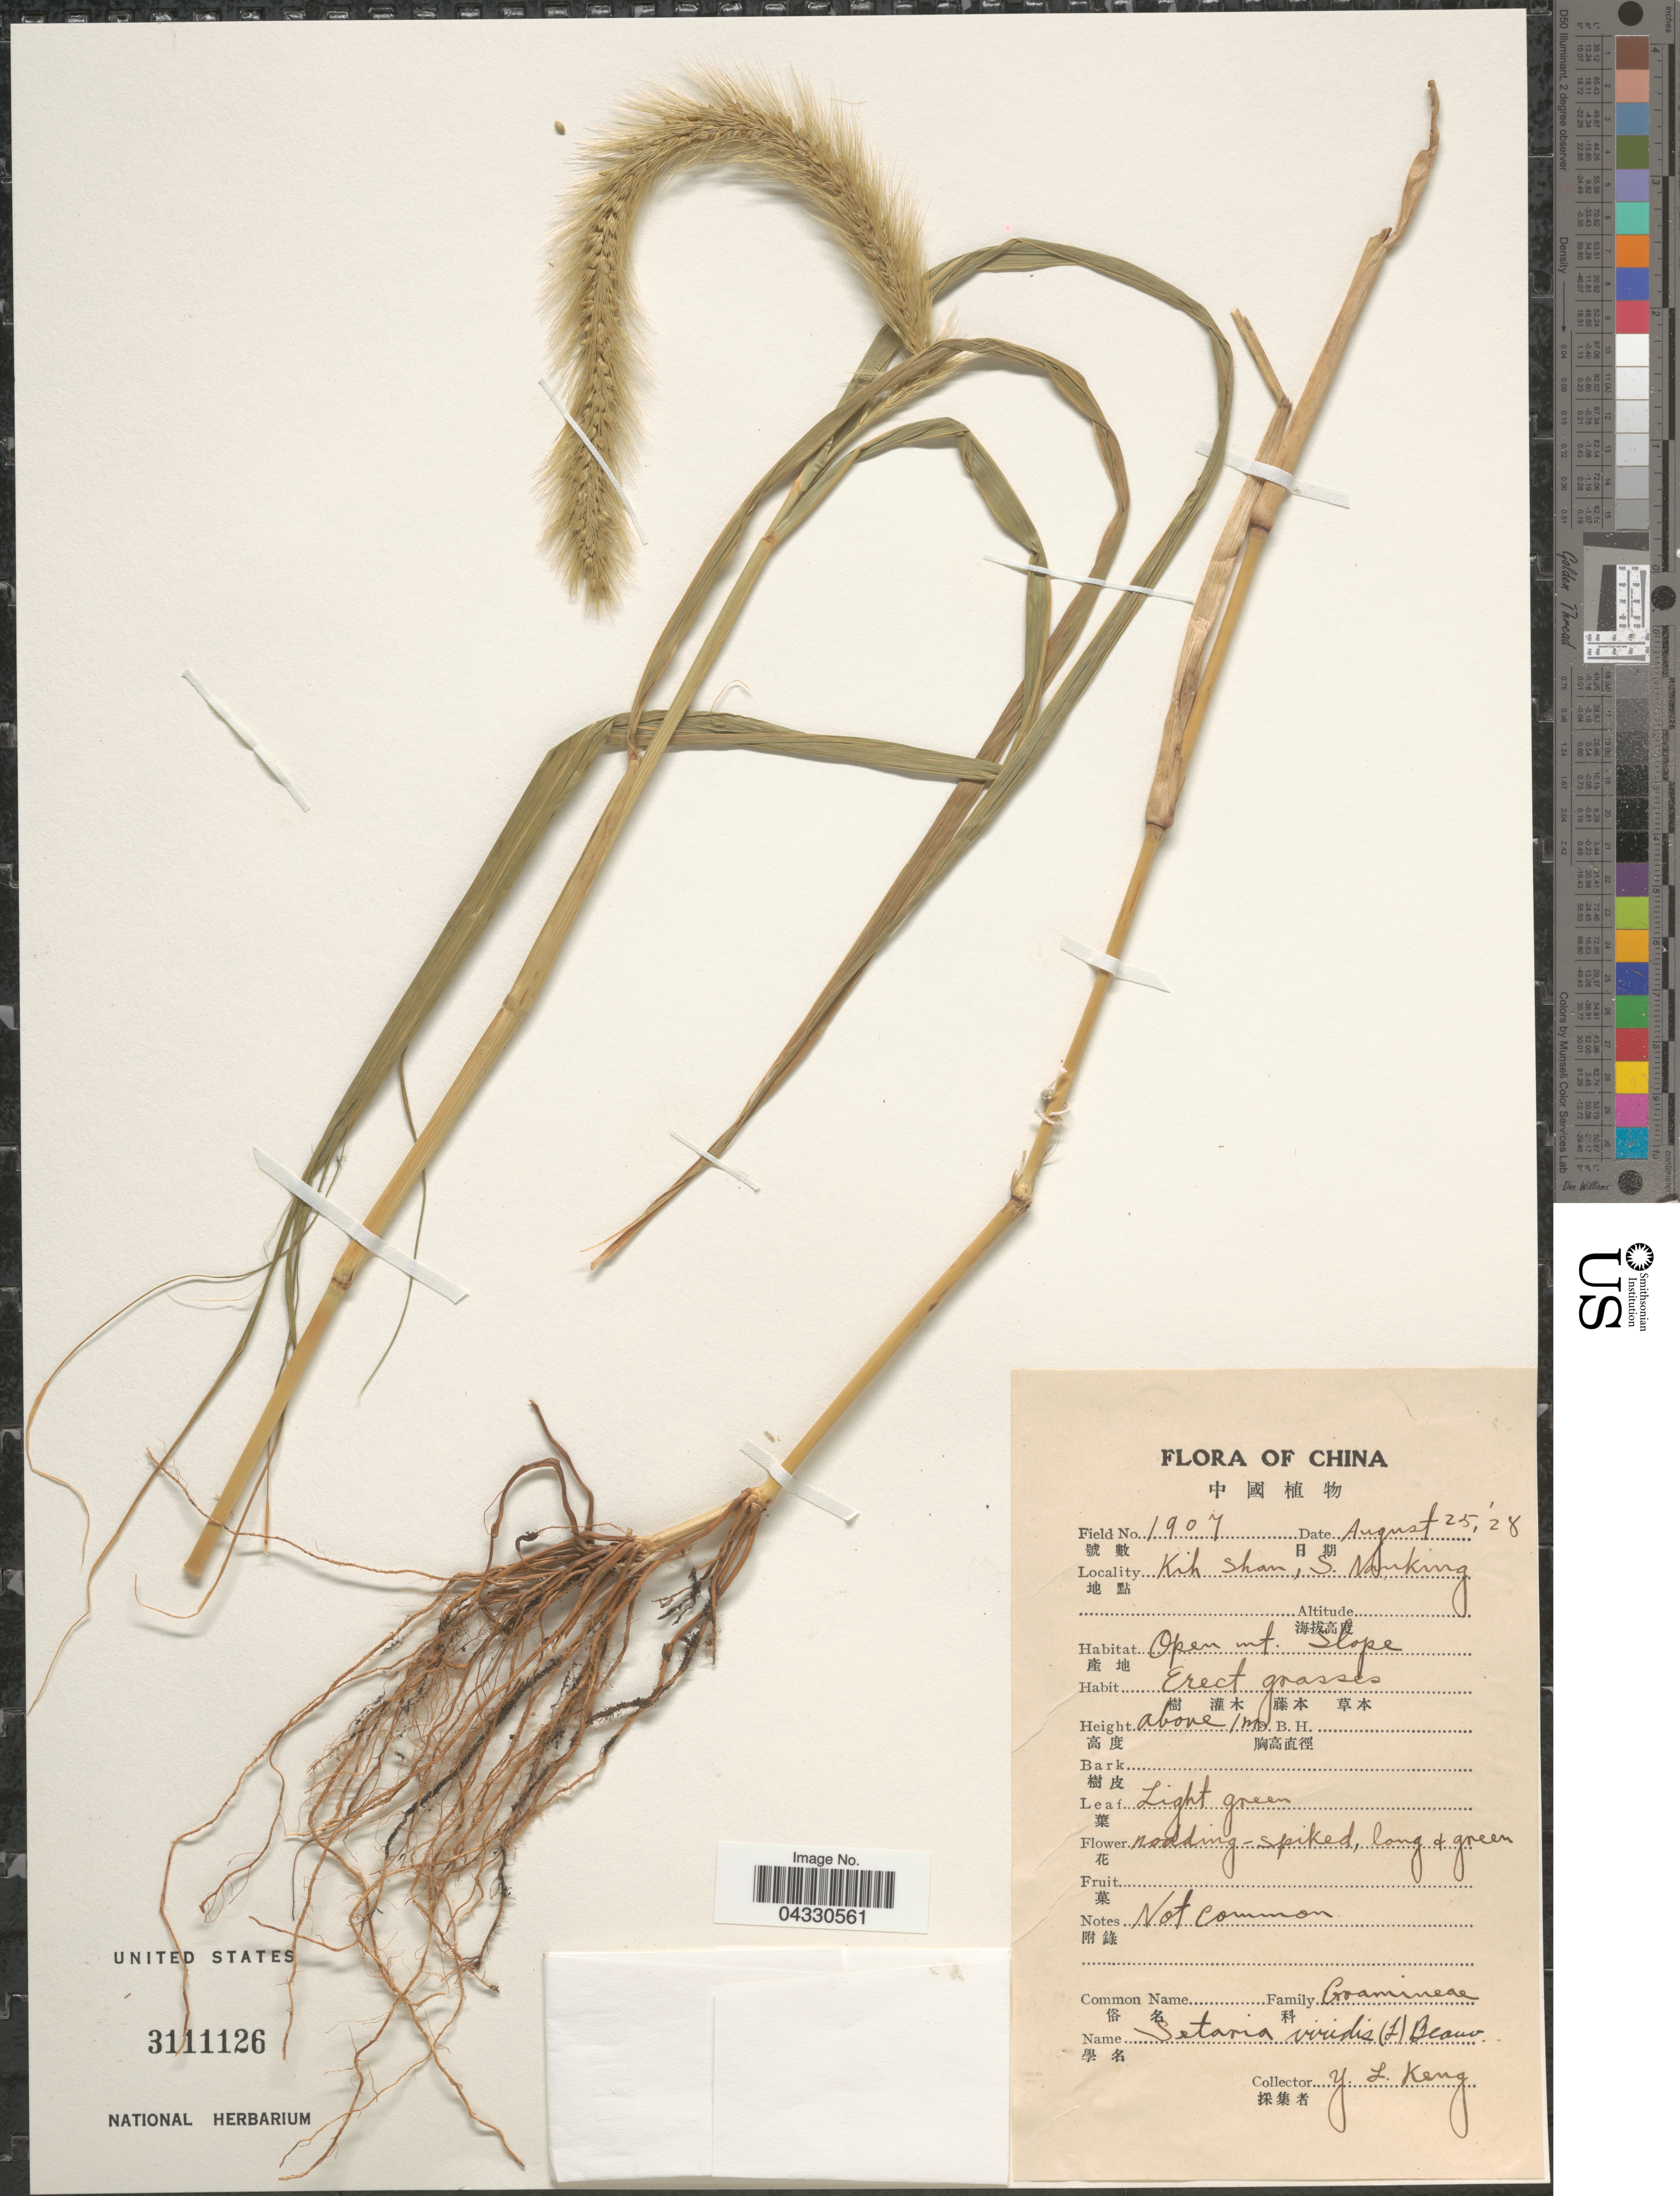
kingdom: Plantae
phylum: Tracheophyta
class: Liliopsida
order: Poales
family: Poaceae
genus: Setaria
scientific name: Setaria viridis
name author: (L.) P. Beauv.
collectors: Y. L. Keng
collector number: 1907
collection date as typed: Transcribed d/m/y: 25/8/28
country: China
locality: Kih Shan, S. Nanking. Open mt. Slope.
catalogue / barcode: US 3111126